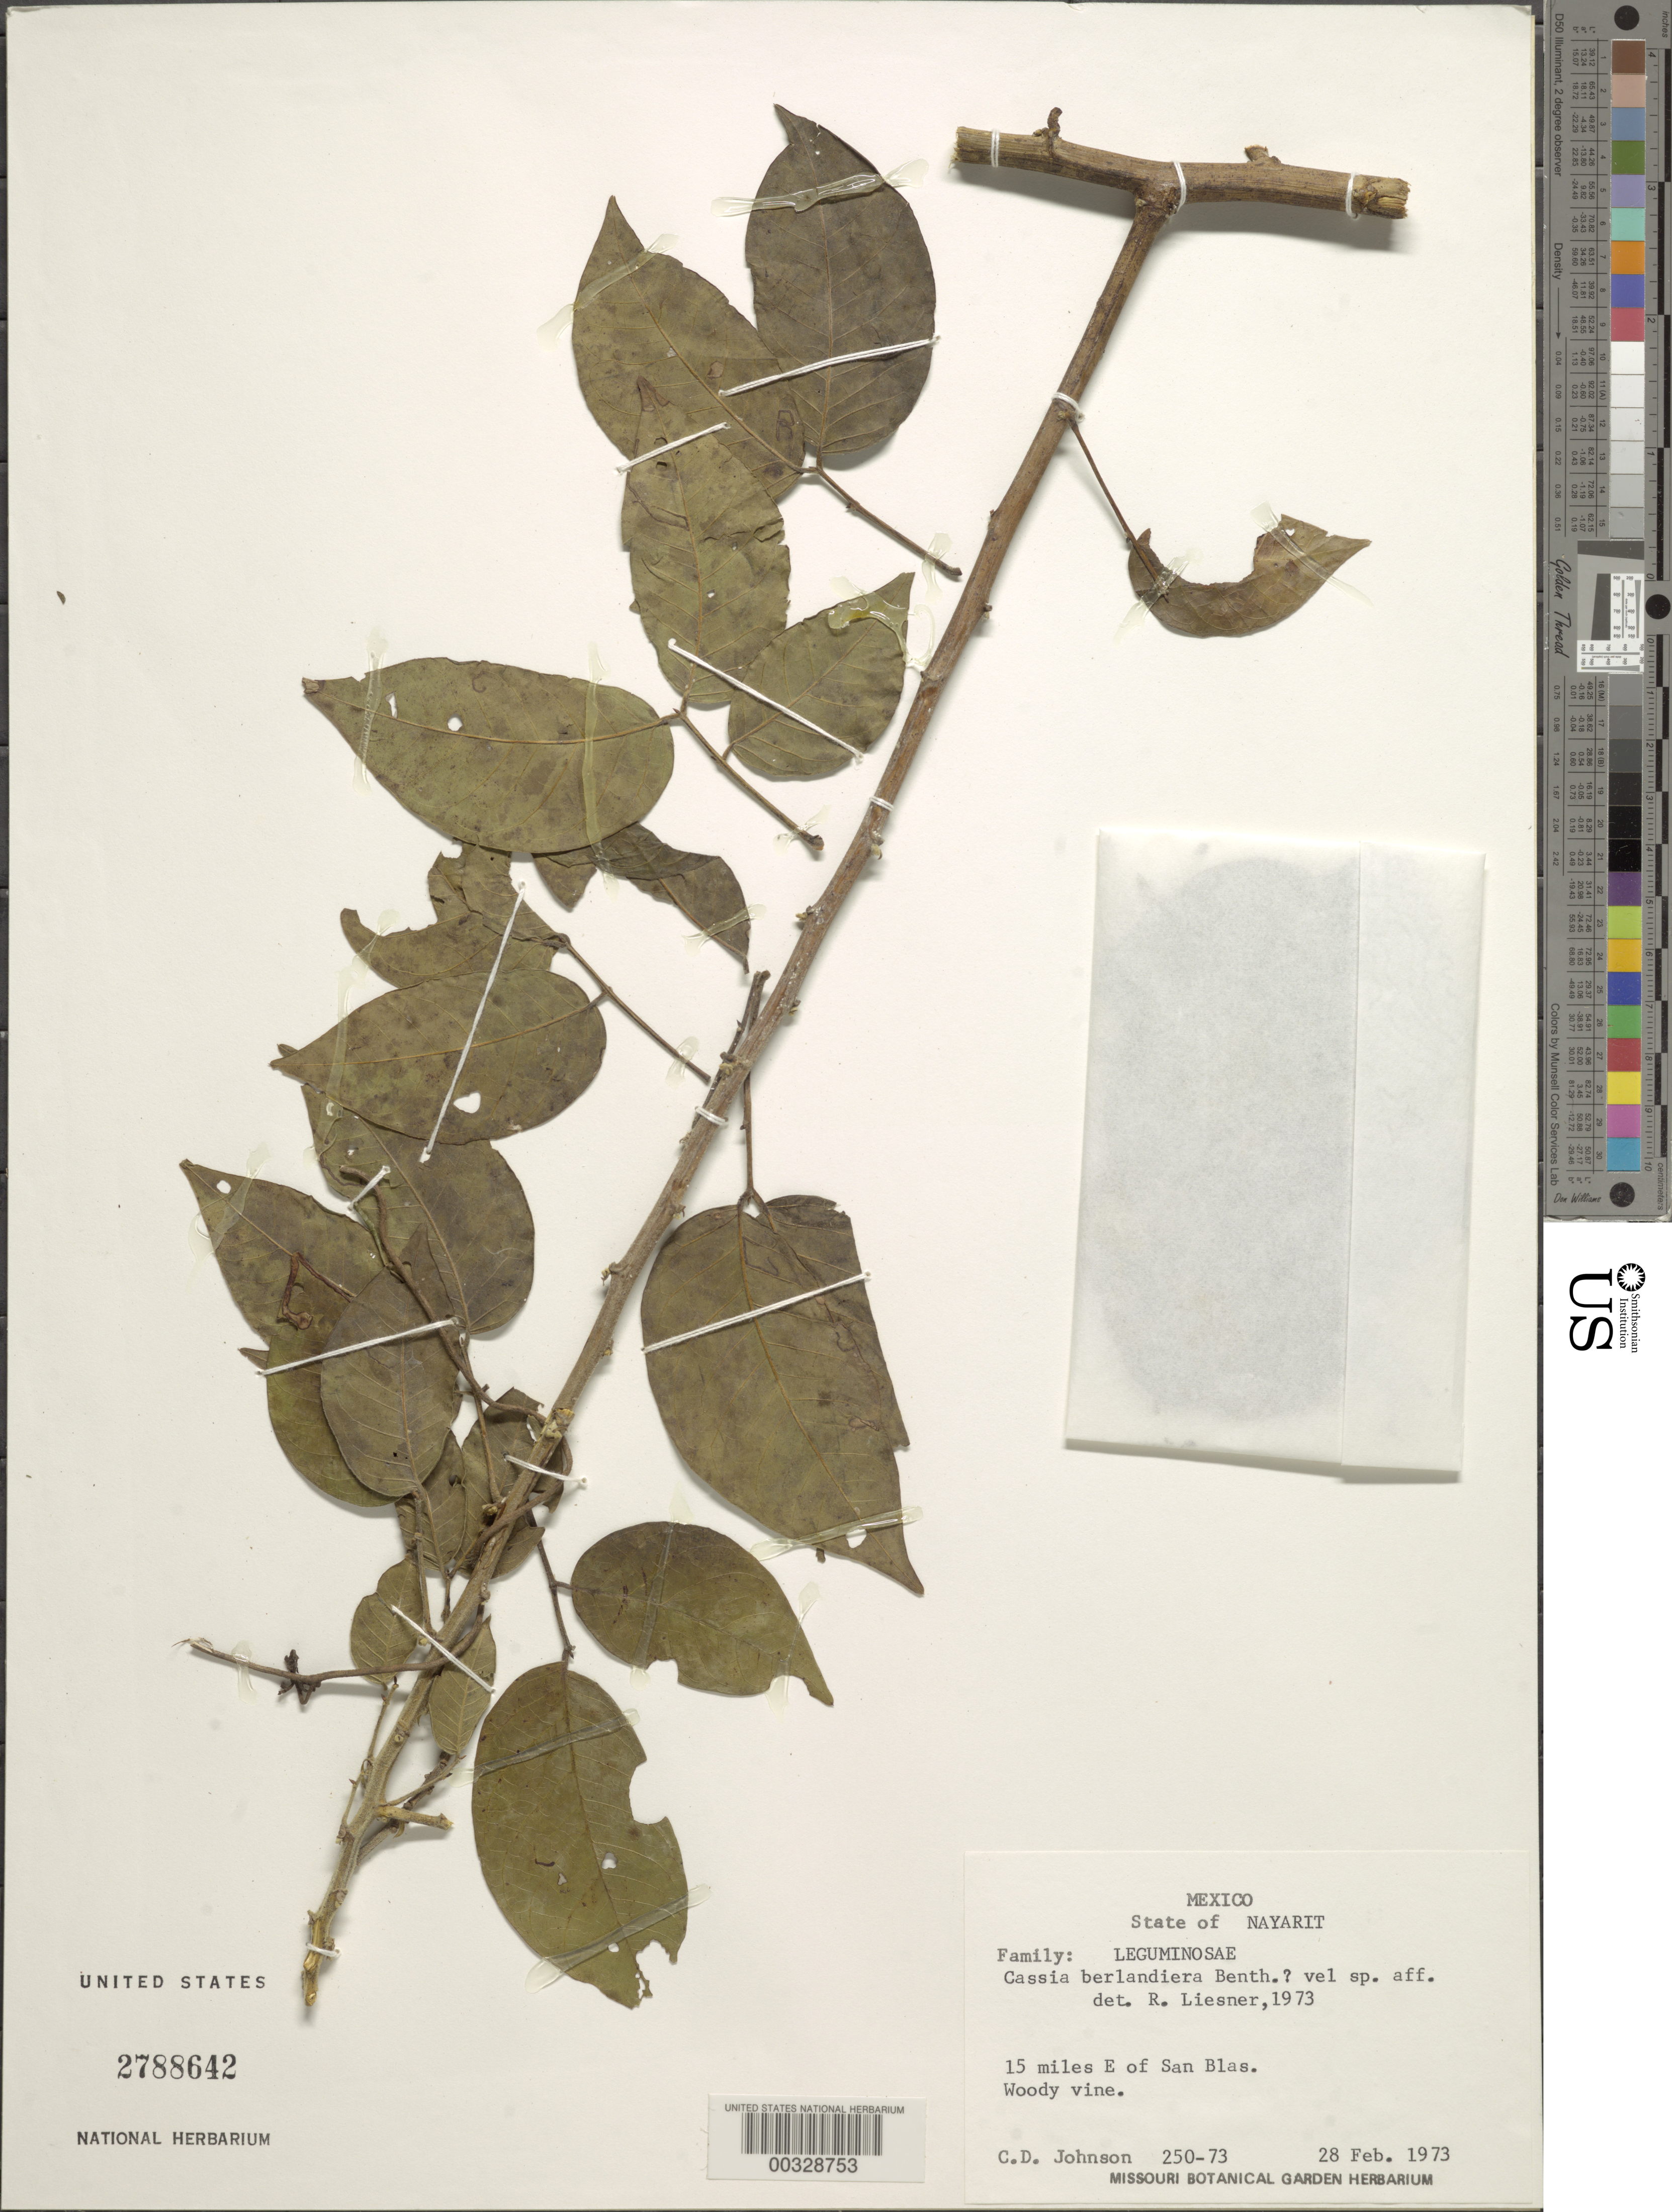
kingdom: Plantae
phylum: Tracheophyta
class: Magnoliopsida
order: Fabales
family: Fabaceae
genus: Senna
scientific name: Senna fruticosa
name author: (Benth.) H.S. Irwin & Barneby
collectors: C. D. Johnson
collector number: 250-73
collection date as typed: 28 Feb 1973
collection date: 1973-02-28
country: Mexico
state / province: Nayarit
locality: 15 mi E of San Blas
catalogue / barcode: US 2788642